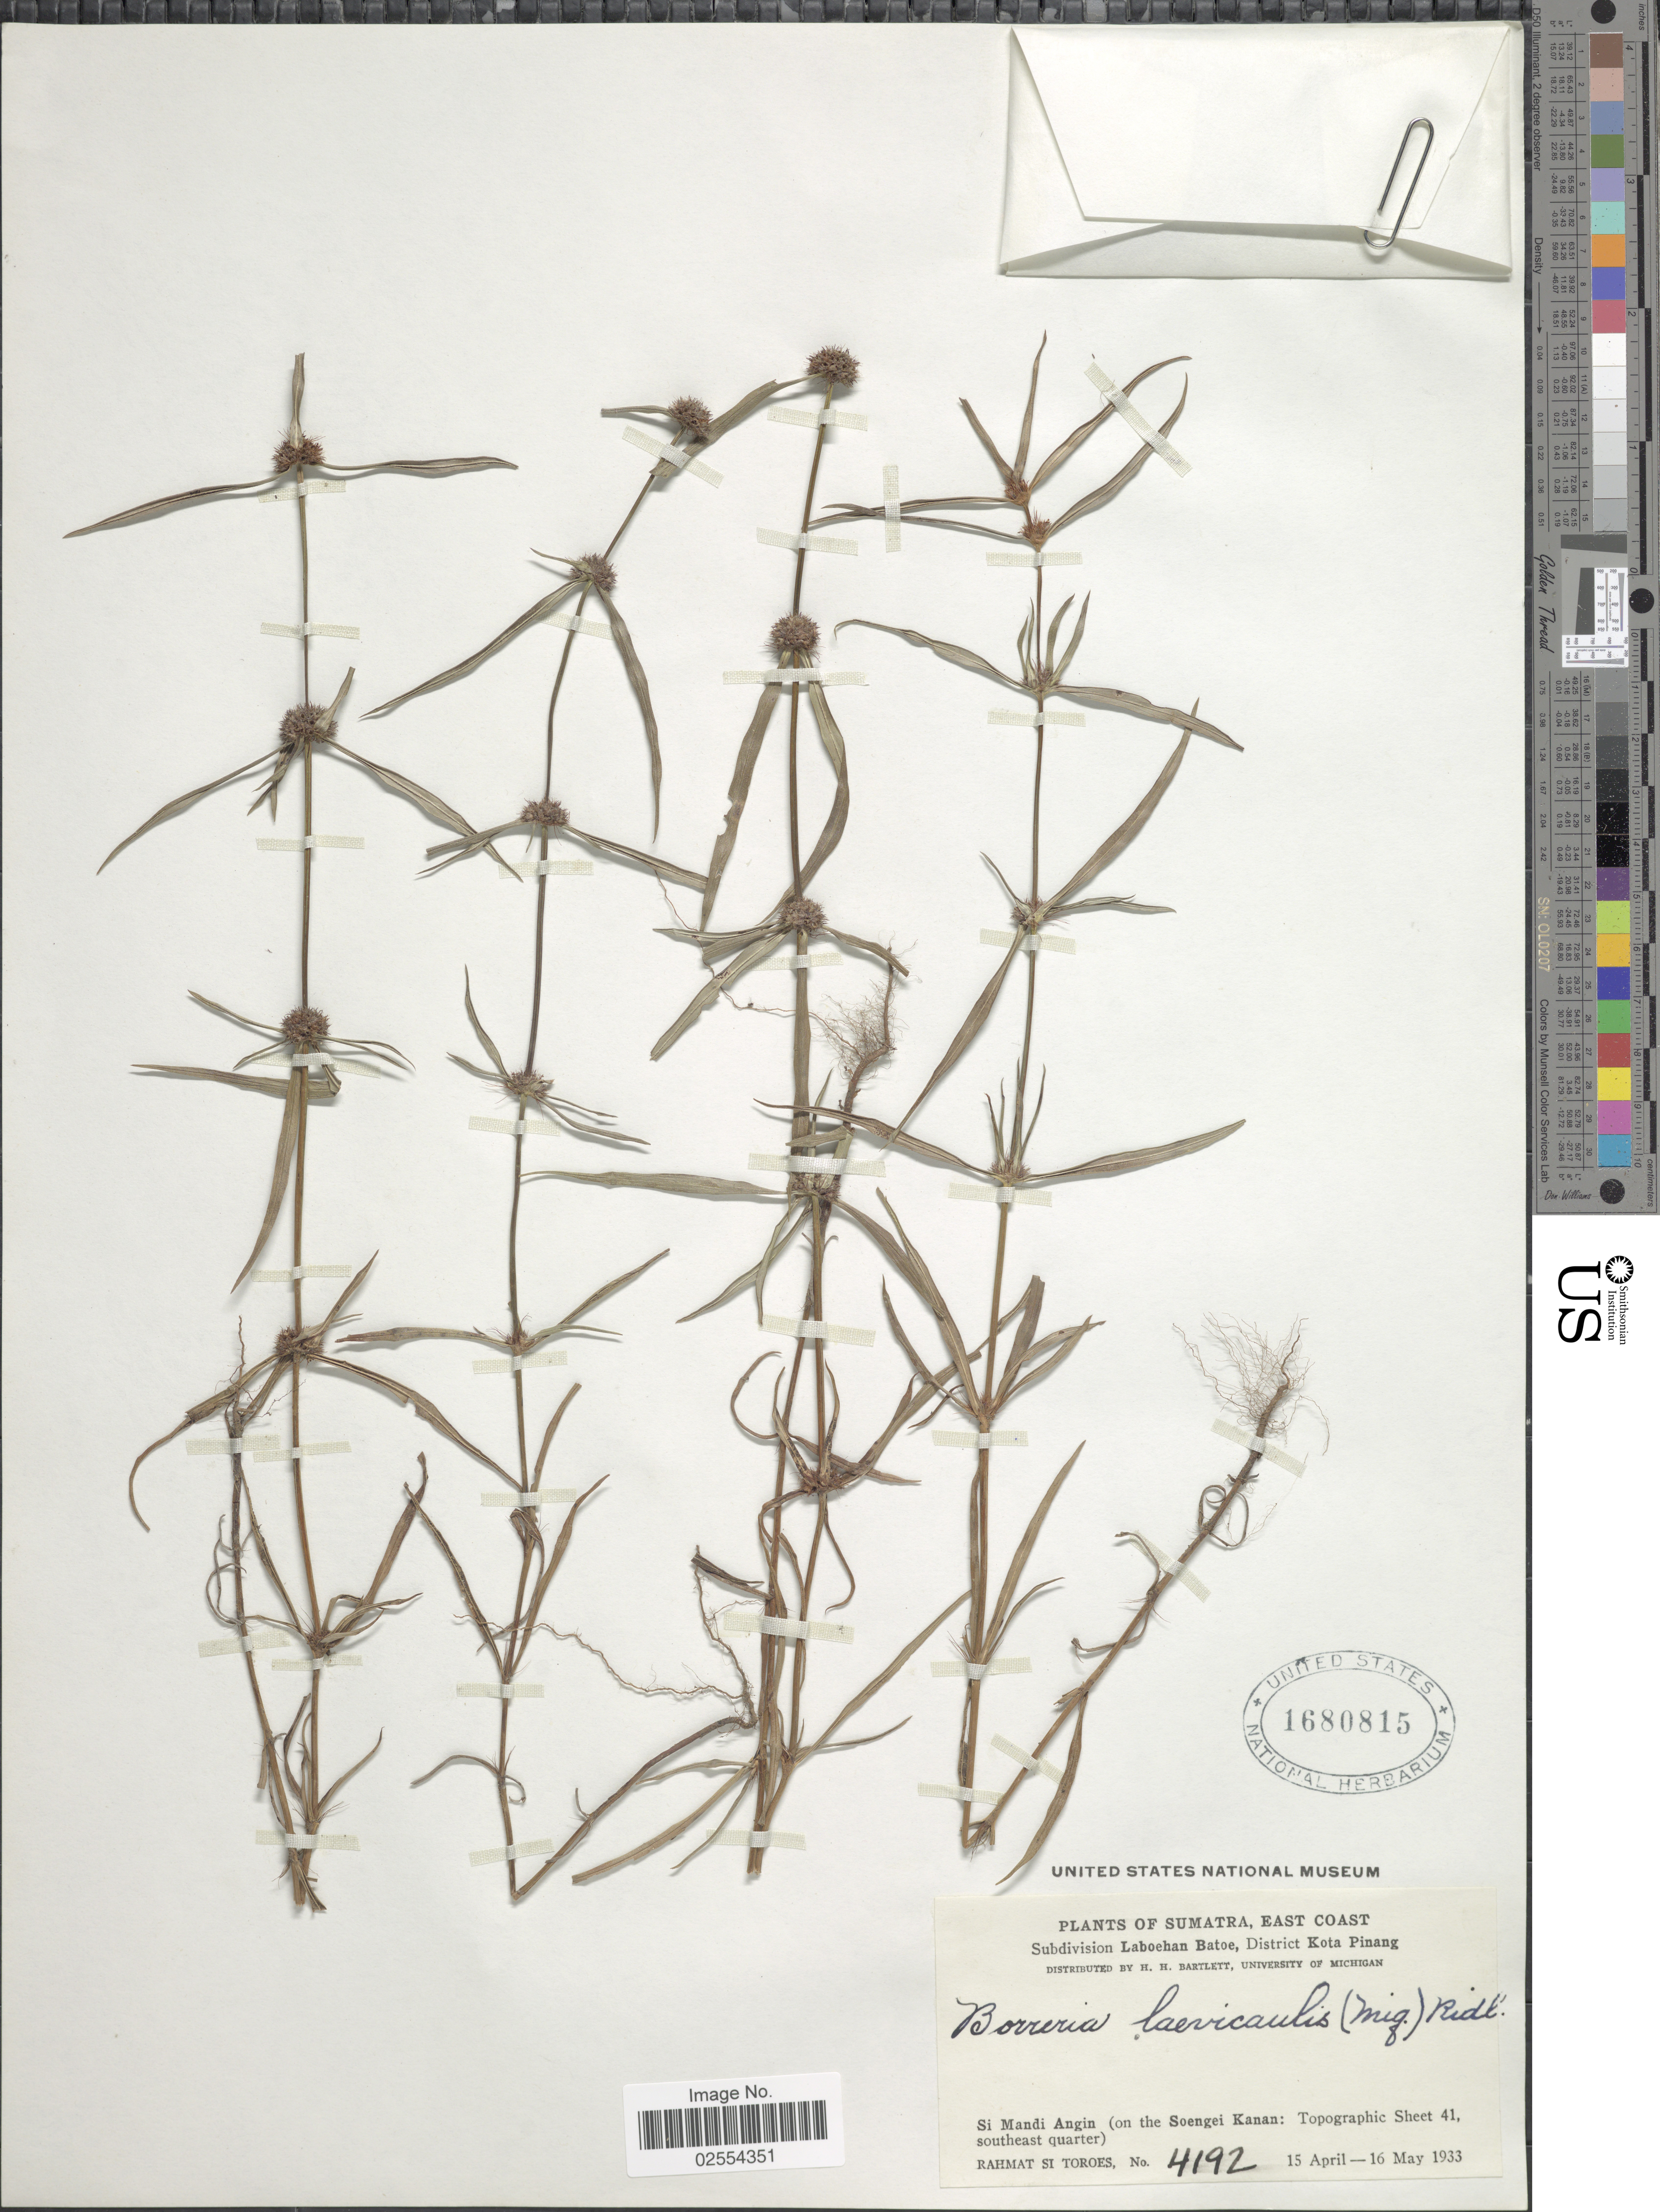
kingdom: Plantae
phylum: Tracheophyta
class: Magnoliopsida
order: Gentianales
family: Rubiaceae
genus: Spermacoce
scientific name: Spermacoce laevicaulis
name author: Miq.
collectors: Rahmat Si Boeea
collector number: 4192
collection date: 1933-04-15/1933-05-16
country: Indonesia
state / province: Sumatra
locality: East Coast, Subdivision Laboehan Batoe, District Kota Pinang, Si Mandi Angin (on the Soengei Kana: Topographic Sheet 41, southeast quarter)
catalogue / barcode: US 1680815